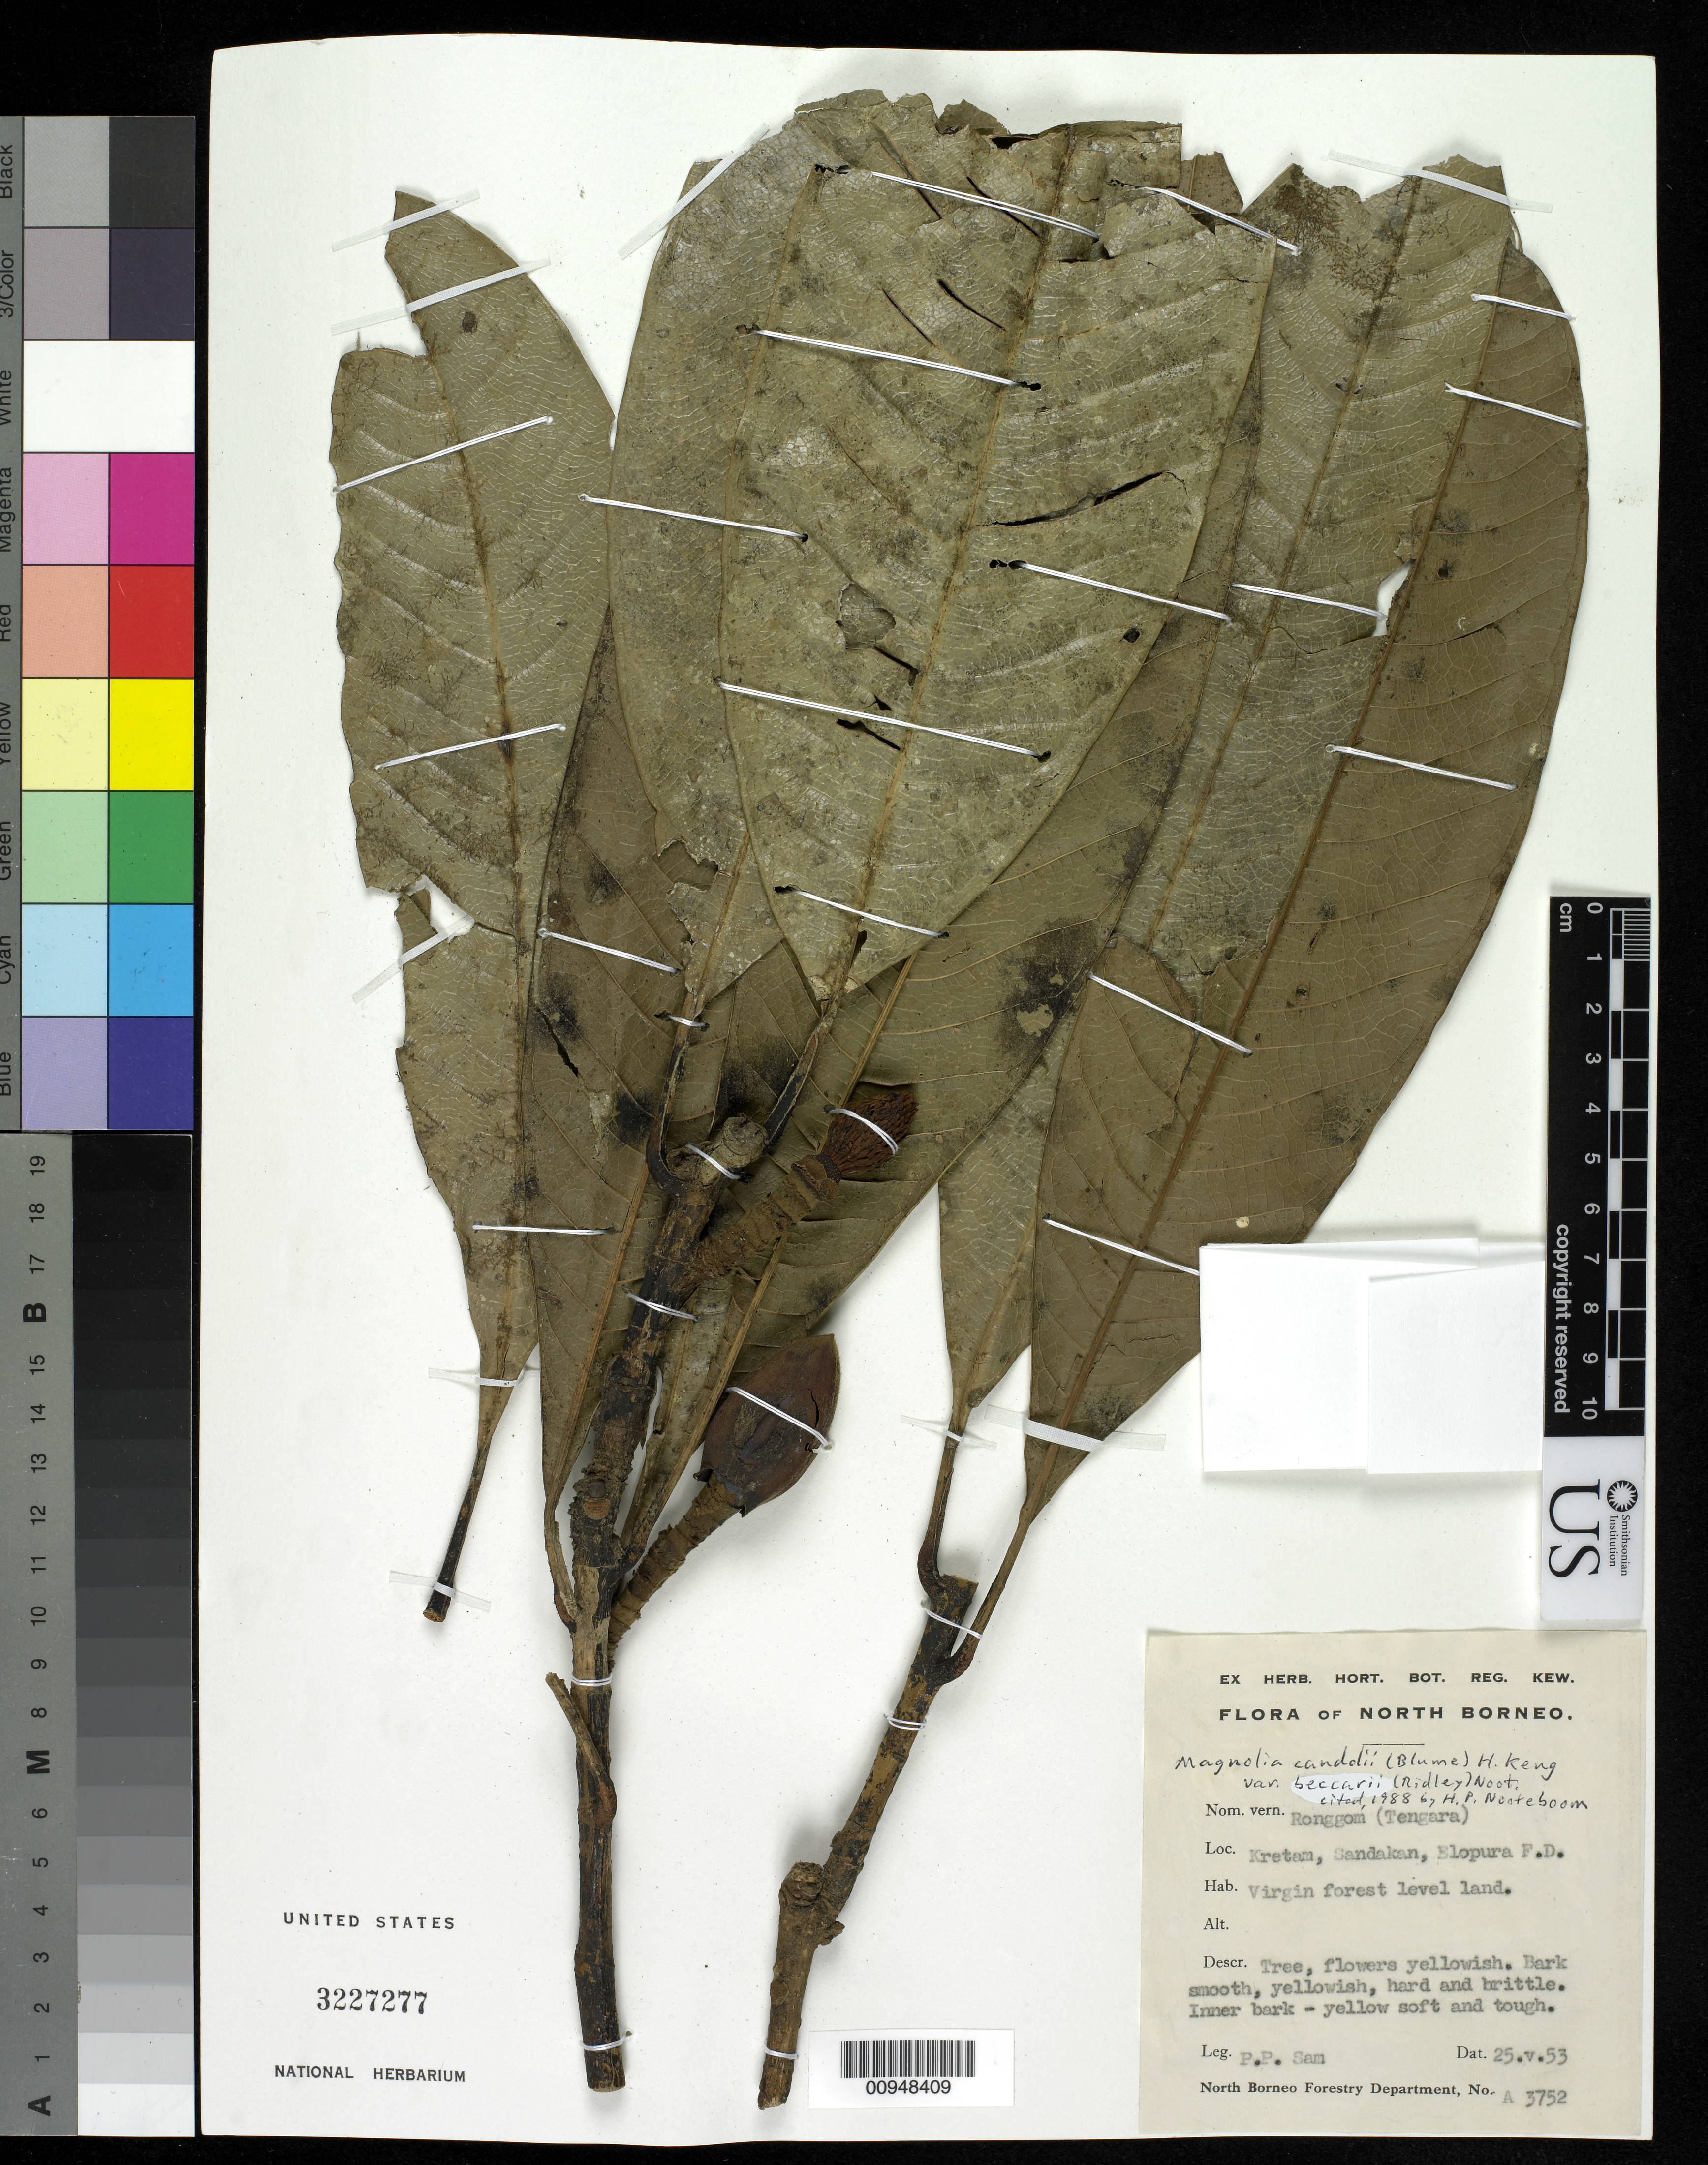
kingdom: Plantae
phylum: Tracheophyta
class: Magnoliopsida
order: Magnoliales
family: Magnoliaceae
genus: Magnolia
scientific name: Magnolia candollei var. beccarii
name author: (Ridl.) Noot.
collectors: P.P. Sam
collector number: A 3752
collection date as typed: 25 May 1953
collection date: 1953-05-25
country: Malaysia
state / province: Sabah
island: Borneo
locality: Kretam, Sandakan, Elopura F.D.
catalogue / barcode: US 3227277